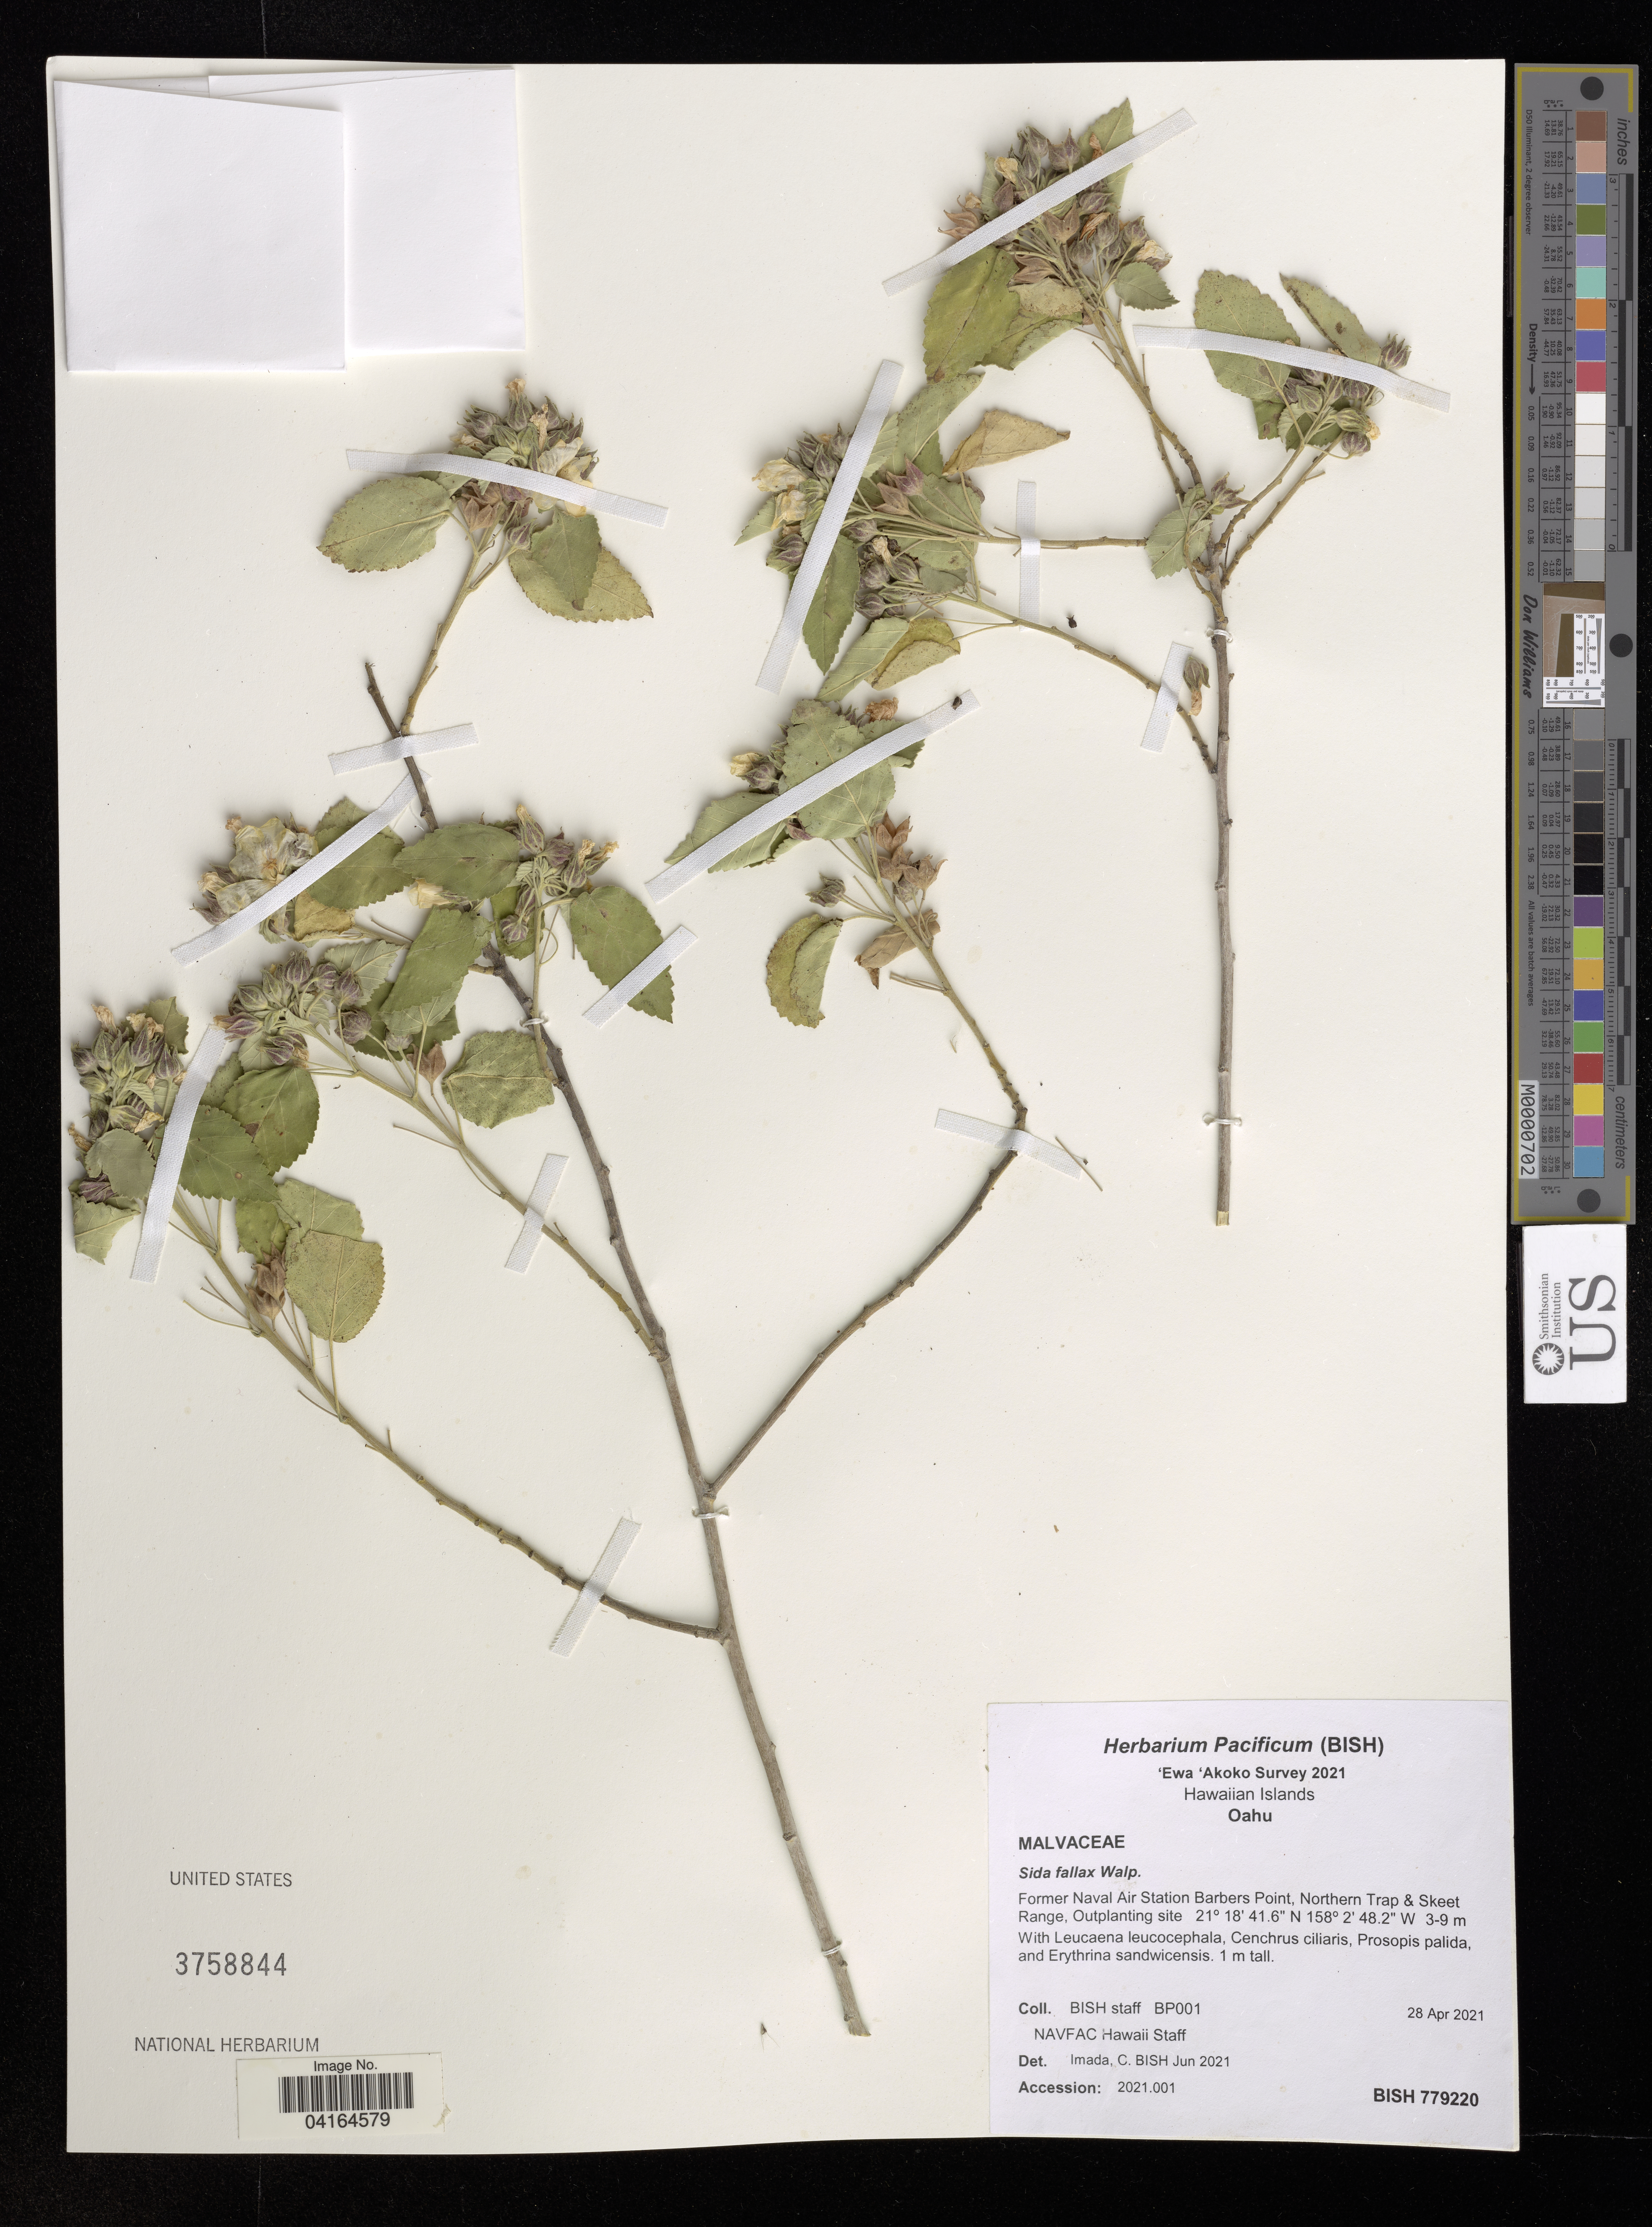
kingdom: Plantae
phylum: Tracheophyta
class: Magnoliopsida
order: Malvales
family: Malvaceae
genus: Sida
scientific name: Sida fallax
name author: Walp.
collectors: Bernice P. Bishop Museum & N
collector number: BP001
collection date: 2021-04-28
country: United States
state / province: Hawaii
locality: Hawaiian Islands. Oahu. Former Naval Air Station Barbers Point, Northern Trap & Skeet Range, Outplanting site.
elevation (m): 3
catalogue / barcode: US 3758844